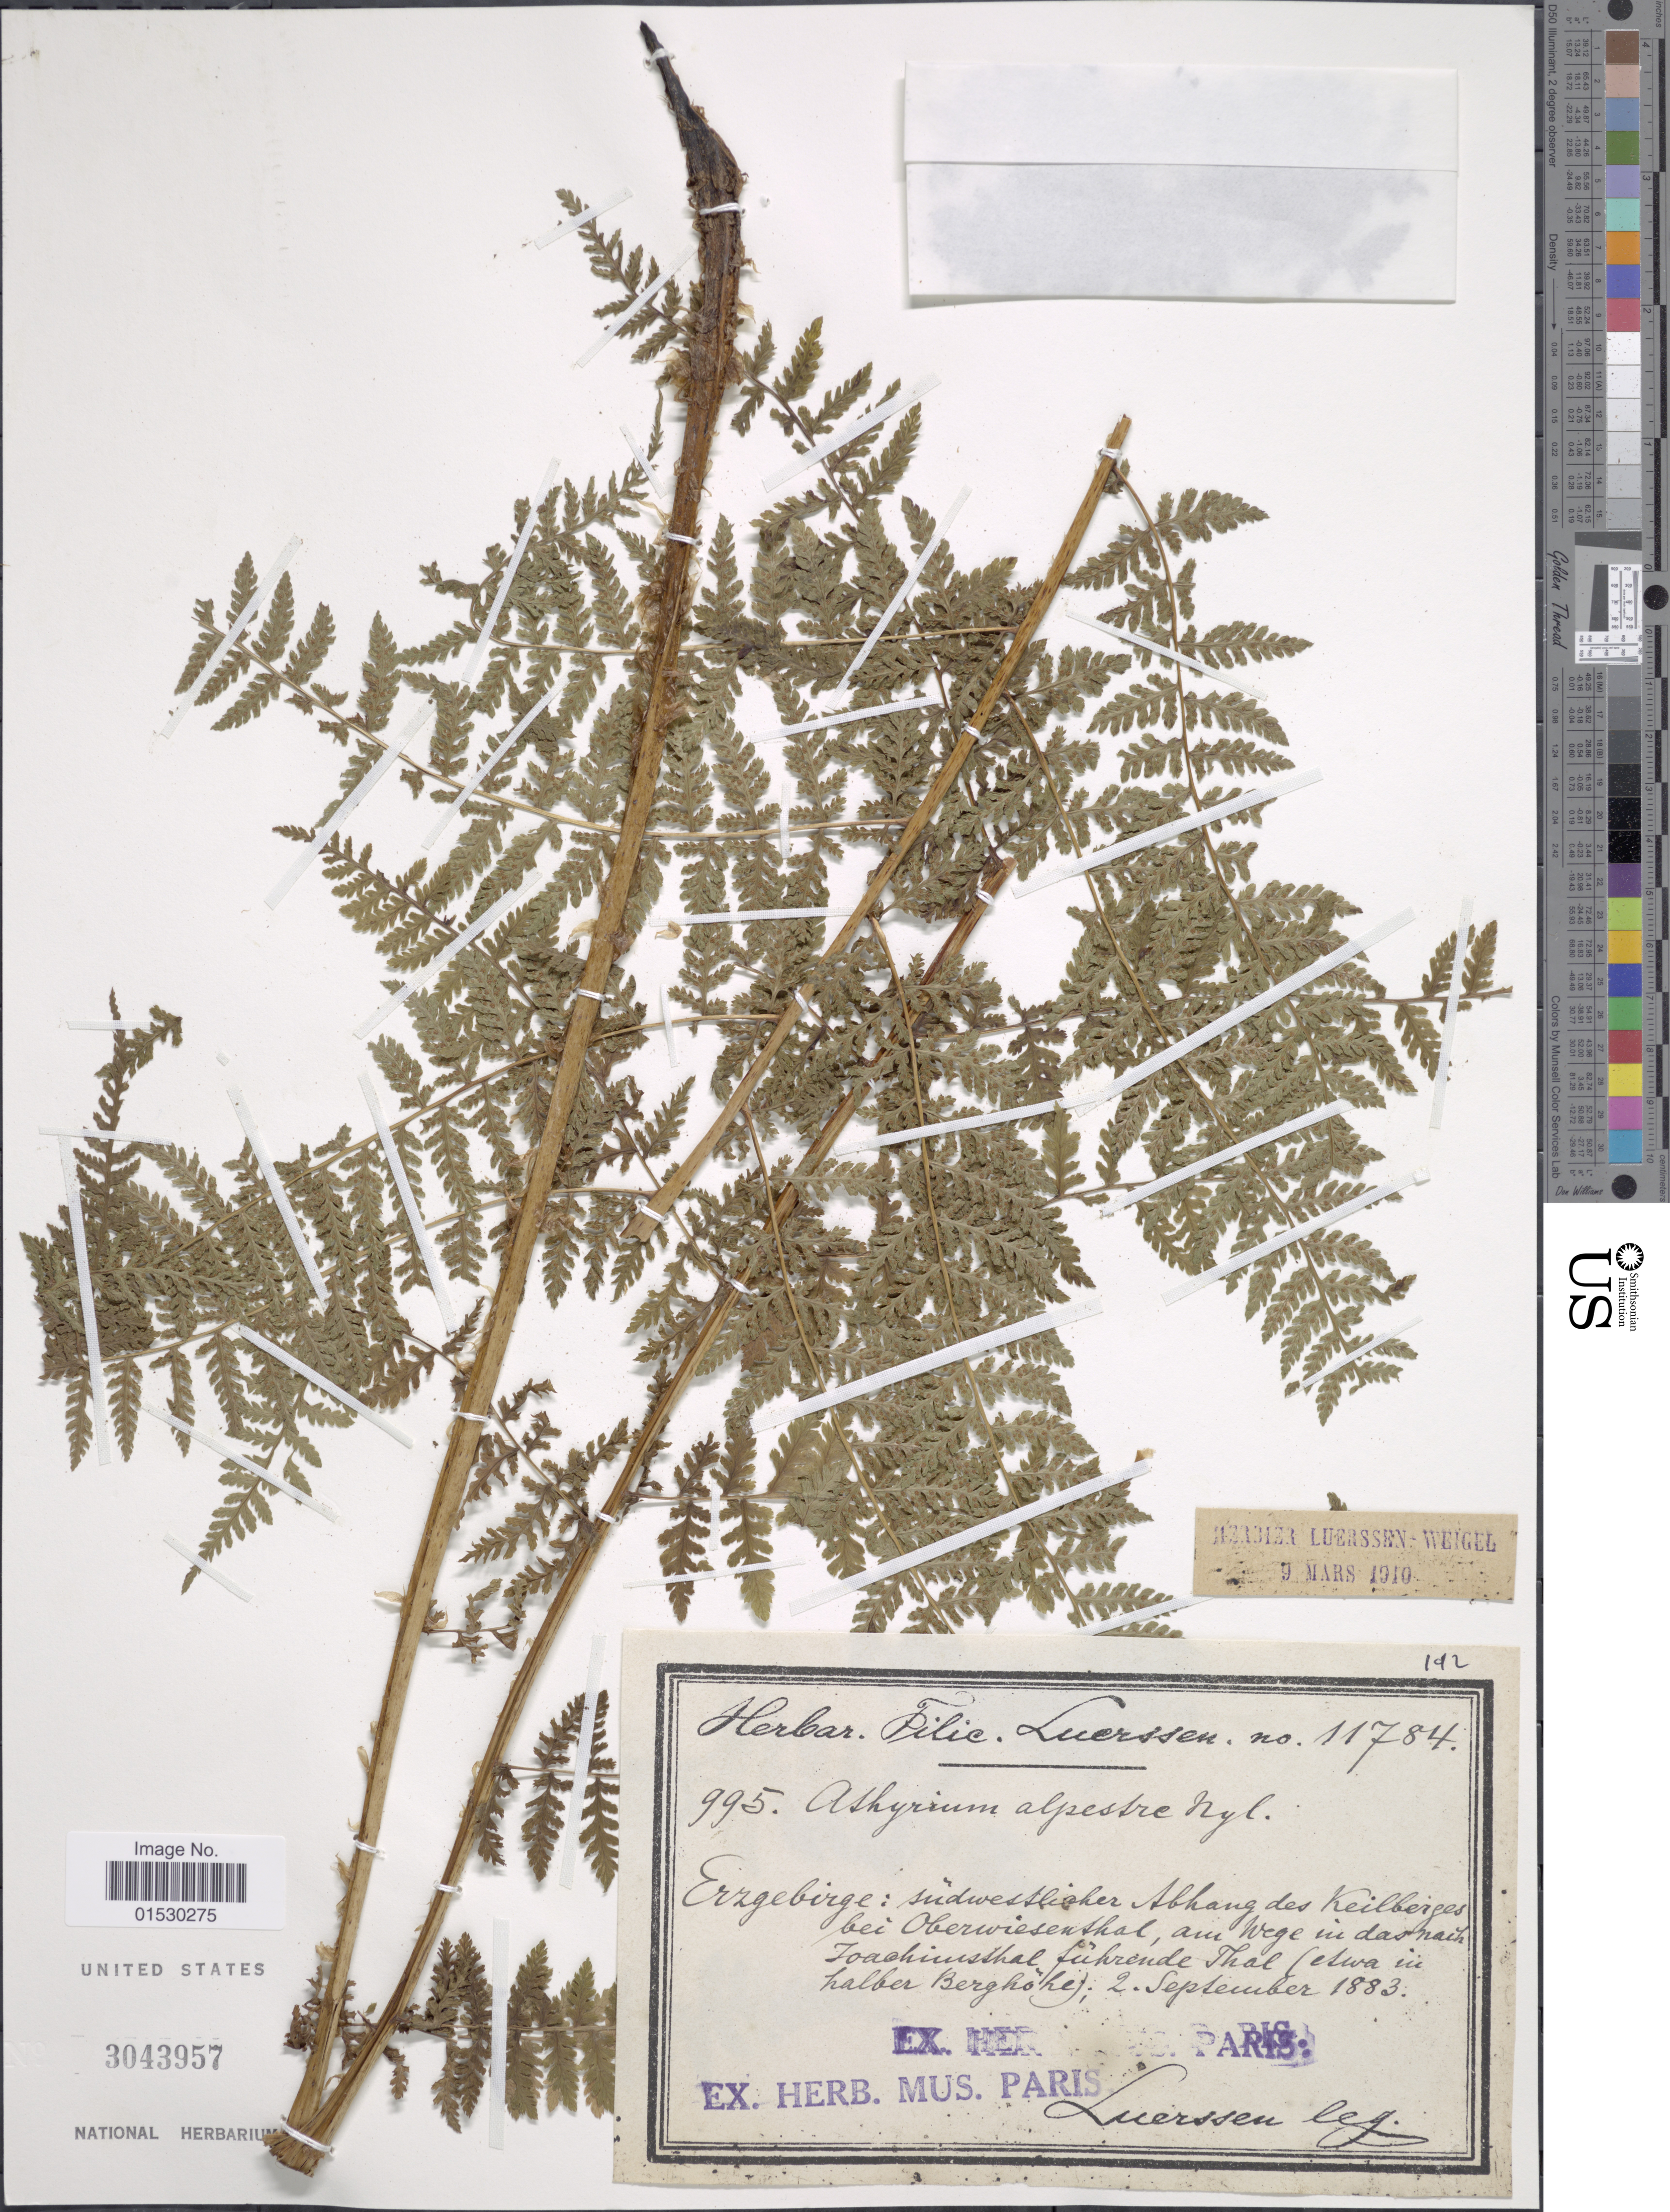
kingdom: Plantae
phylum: Tracheophyta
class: Polypodiopsida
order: Polypodiales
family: Athyriaceae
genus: Athyrium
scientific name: Athyrium alpestre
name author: (Hoppe) Rylands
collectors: Luerssen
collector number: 11784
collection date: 1883-09-02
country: Germany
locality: Erzgebirge: Sudwestlisker abhang des Keilberges bei Oberwiesenthal, au wege in das nach Joaohuisthal fuhrende Thal (Etwa in halber berghohe) [interpreted]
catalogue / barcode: US 3043957